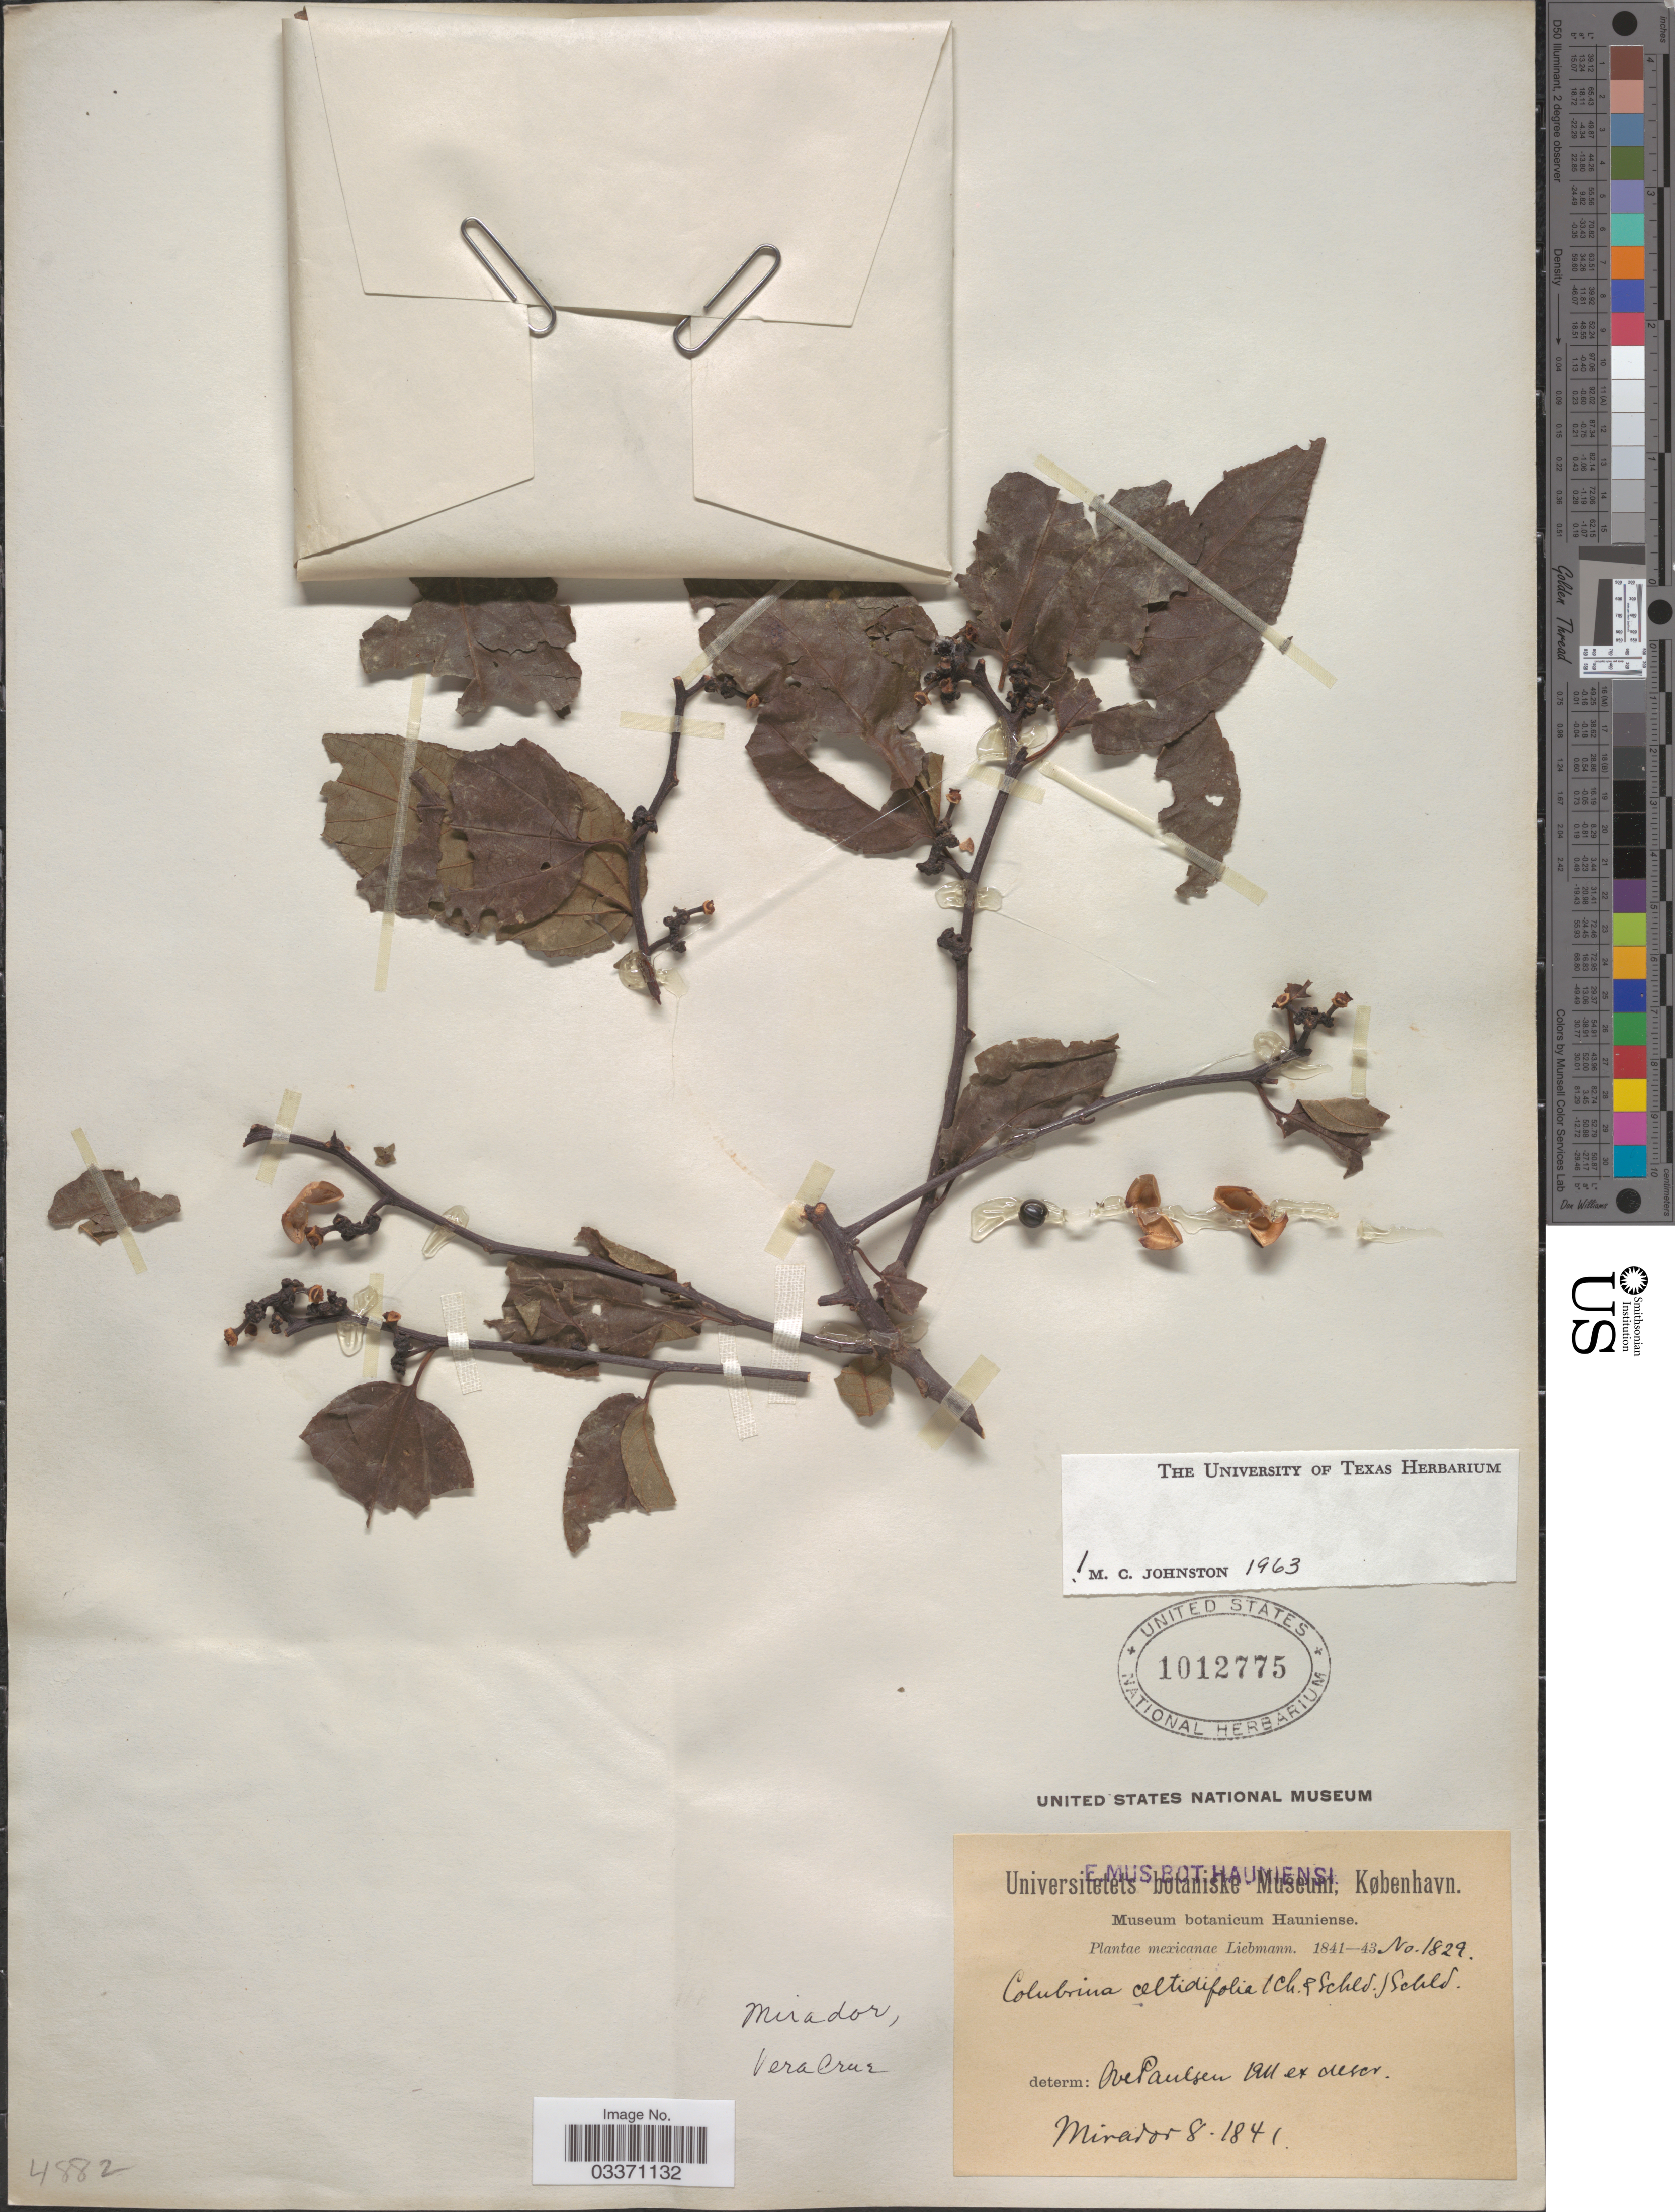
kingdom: Plantae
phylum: Tracheophyta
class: Magnoliopsida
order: Rosales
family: Rhamnaceae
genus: Colubrina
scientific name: Colubrina celtidifolia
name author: (Schltdl. & Cham.) Schltdl.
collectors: Liebmann, --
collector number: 1829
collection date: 1841-08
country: Mexico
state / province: Veracruz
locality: Mirador, Vera Cruz.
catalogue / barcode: US 1012775